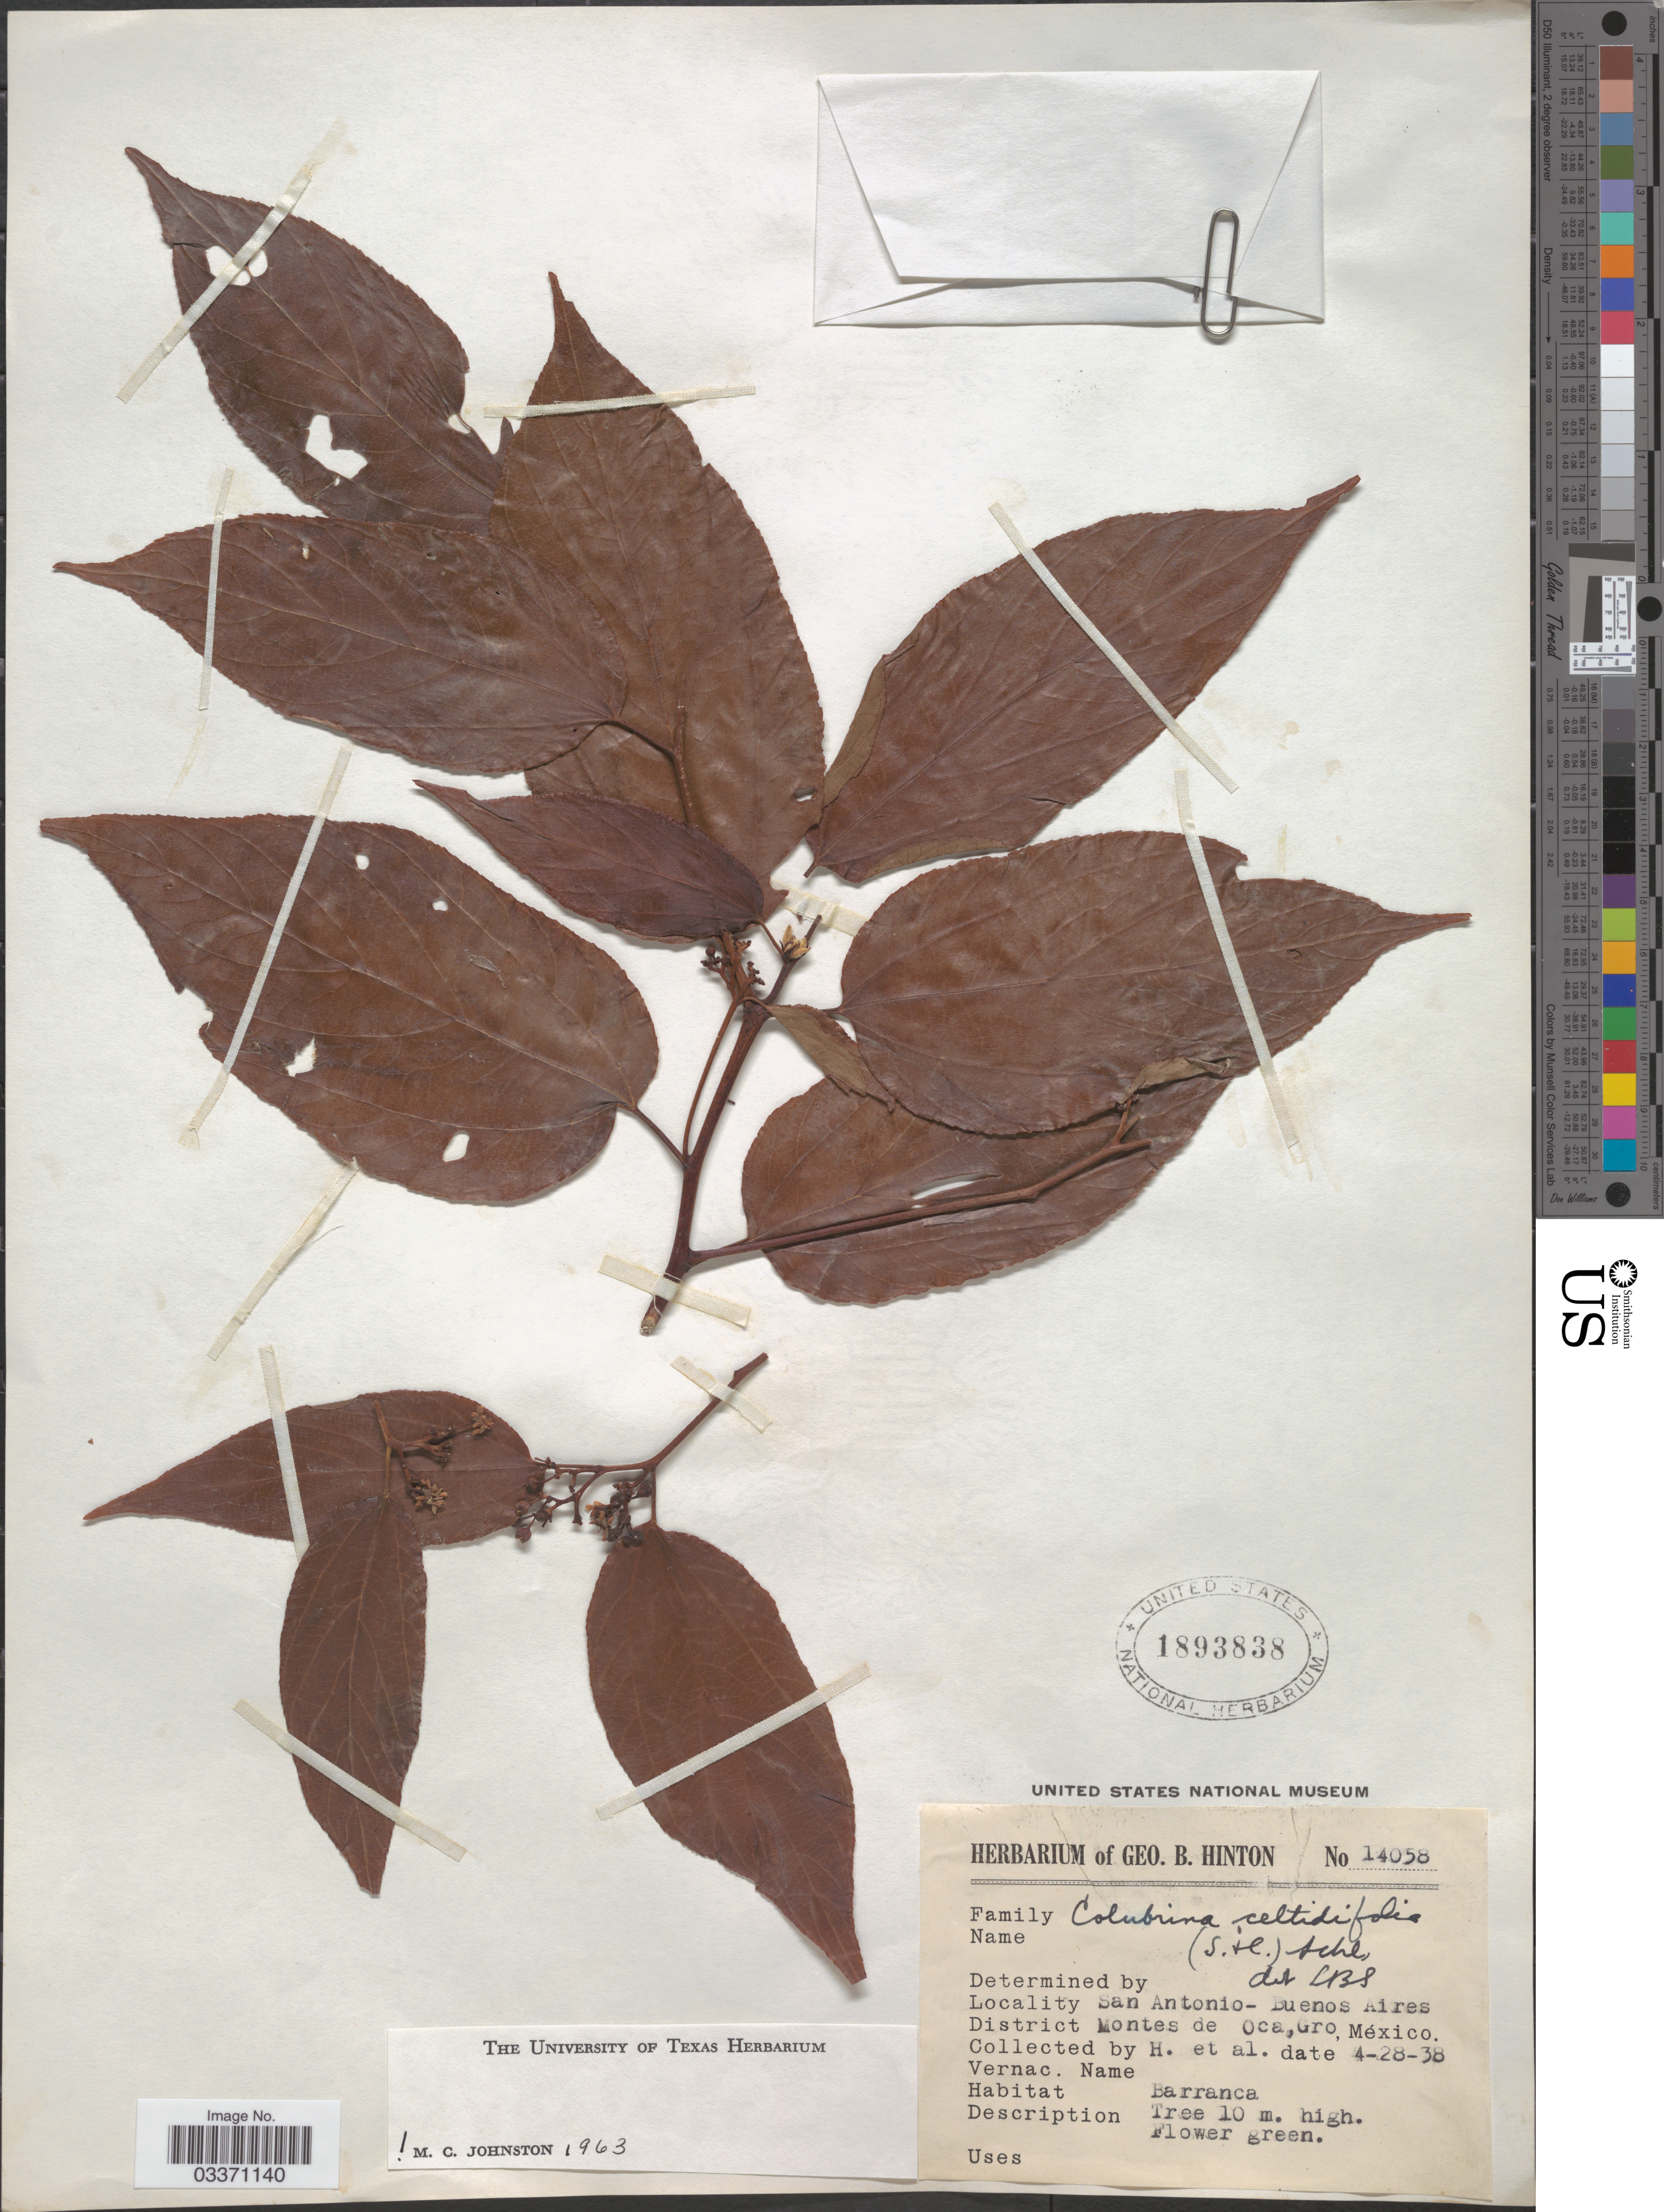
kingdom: Plantae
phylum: Tracheophyta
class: Magnoliopsida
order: Rosales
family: Rhamnaceae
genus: Colubrina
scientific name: Colubrina celtidifolia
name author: (Schltdl. & Cham.) Schltdl.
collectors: G. B. Hinton & et al.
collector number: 14058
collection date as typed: Transcribed d/m/y: 28/4/38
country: Mexico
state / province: Guerrero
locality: San Antonio - Buenos Aires, District Montes de Oca.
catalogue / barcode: US 1893838